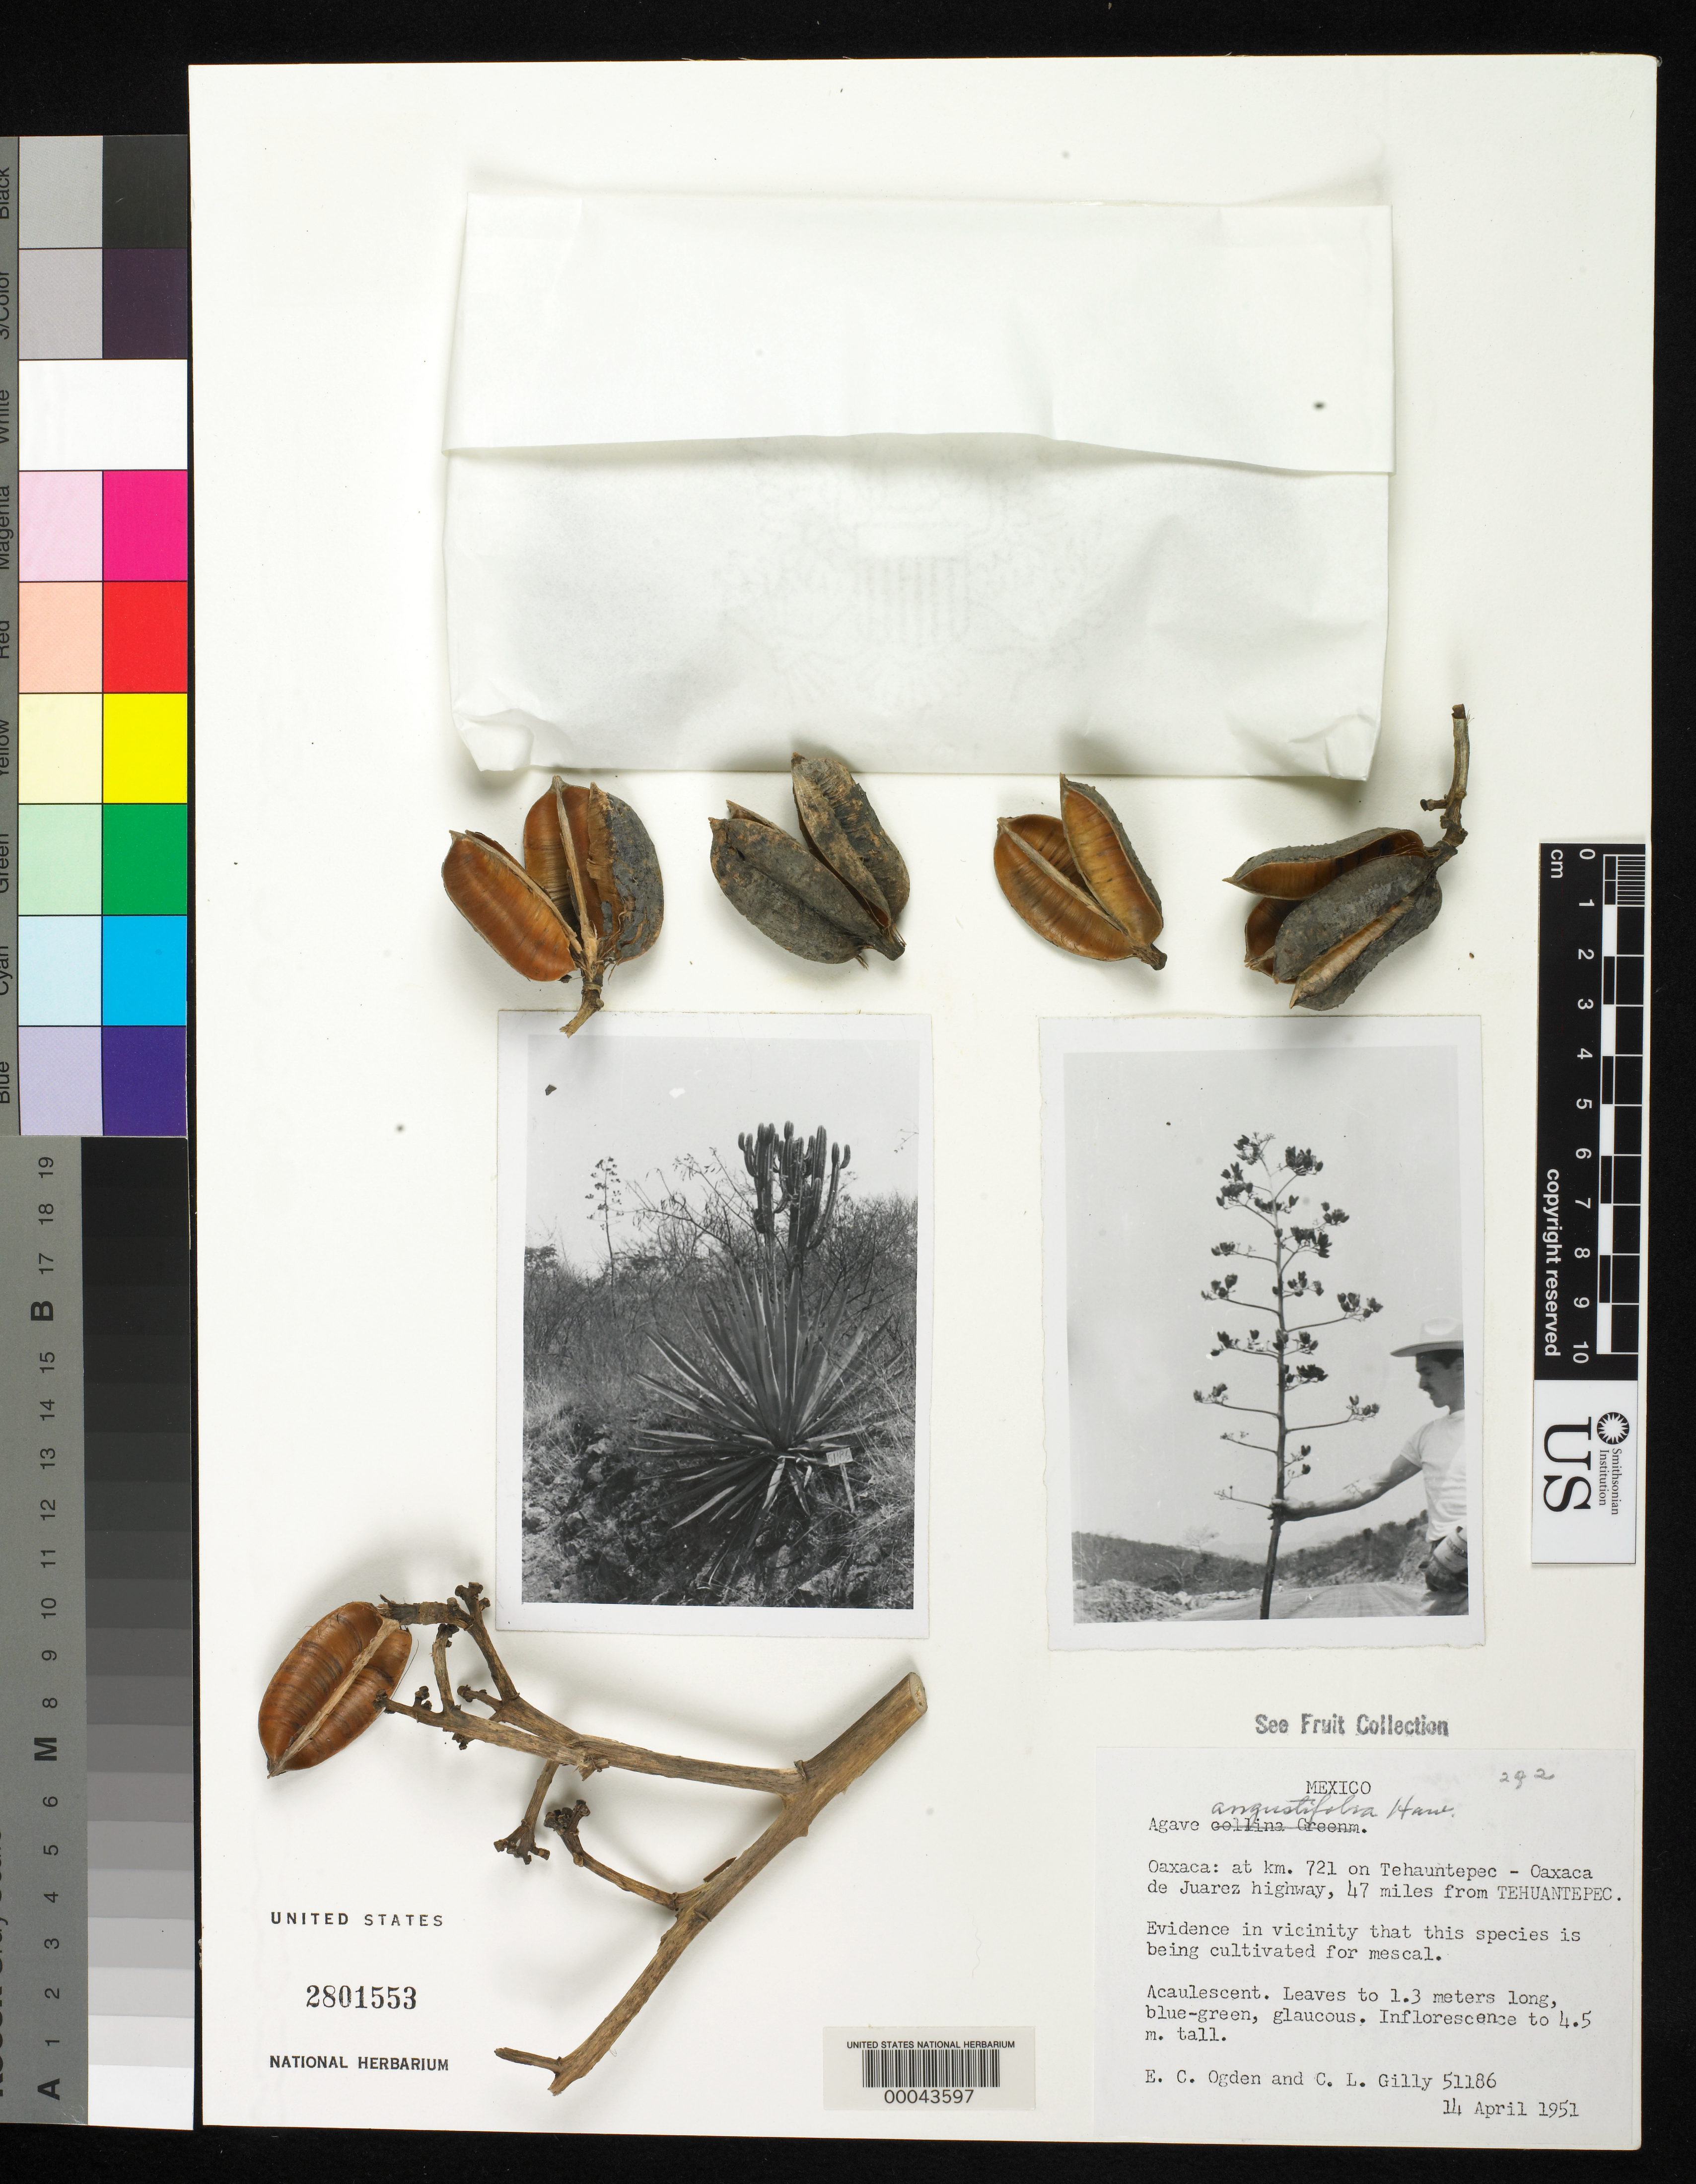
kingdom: Plantae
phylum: Tracheophyta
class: Liliopsida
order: Asparagales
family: Asparagaceae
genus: Agave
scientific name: Agave angustifolia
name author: Haw.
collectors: E. C. Ogden & C. Gilly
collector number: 51186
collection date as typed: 14 Apr 1951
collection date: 1951-04-14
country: Mexico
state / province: Oaxaca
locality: At km 721 on Tehuantepec-Oaxaca de juares highway, 47 mi from Tehuantepec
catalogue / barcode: US 2801553